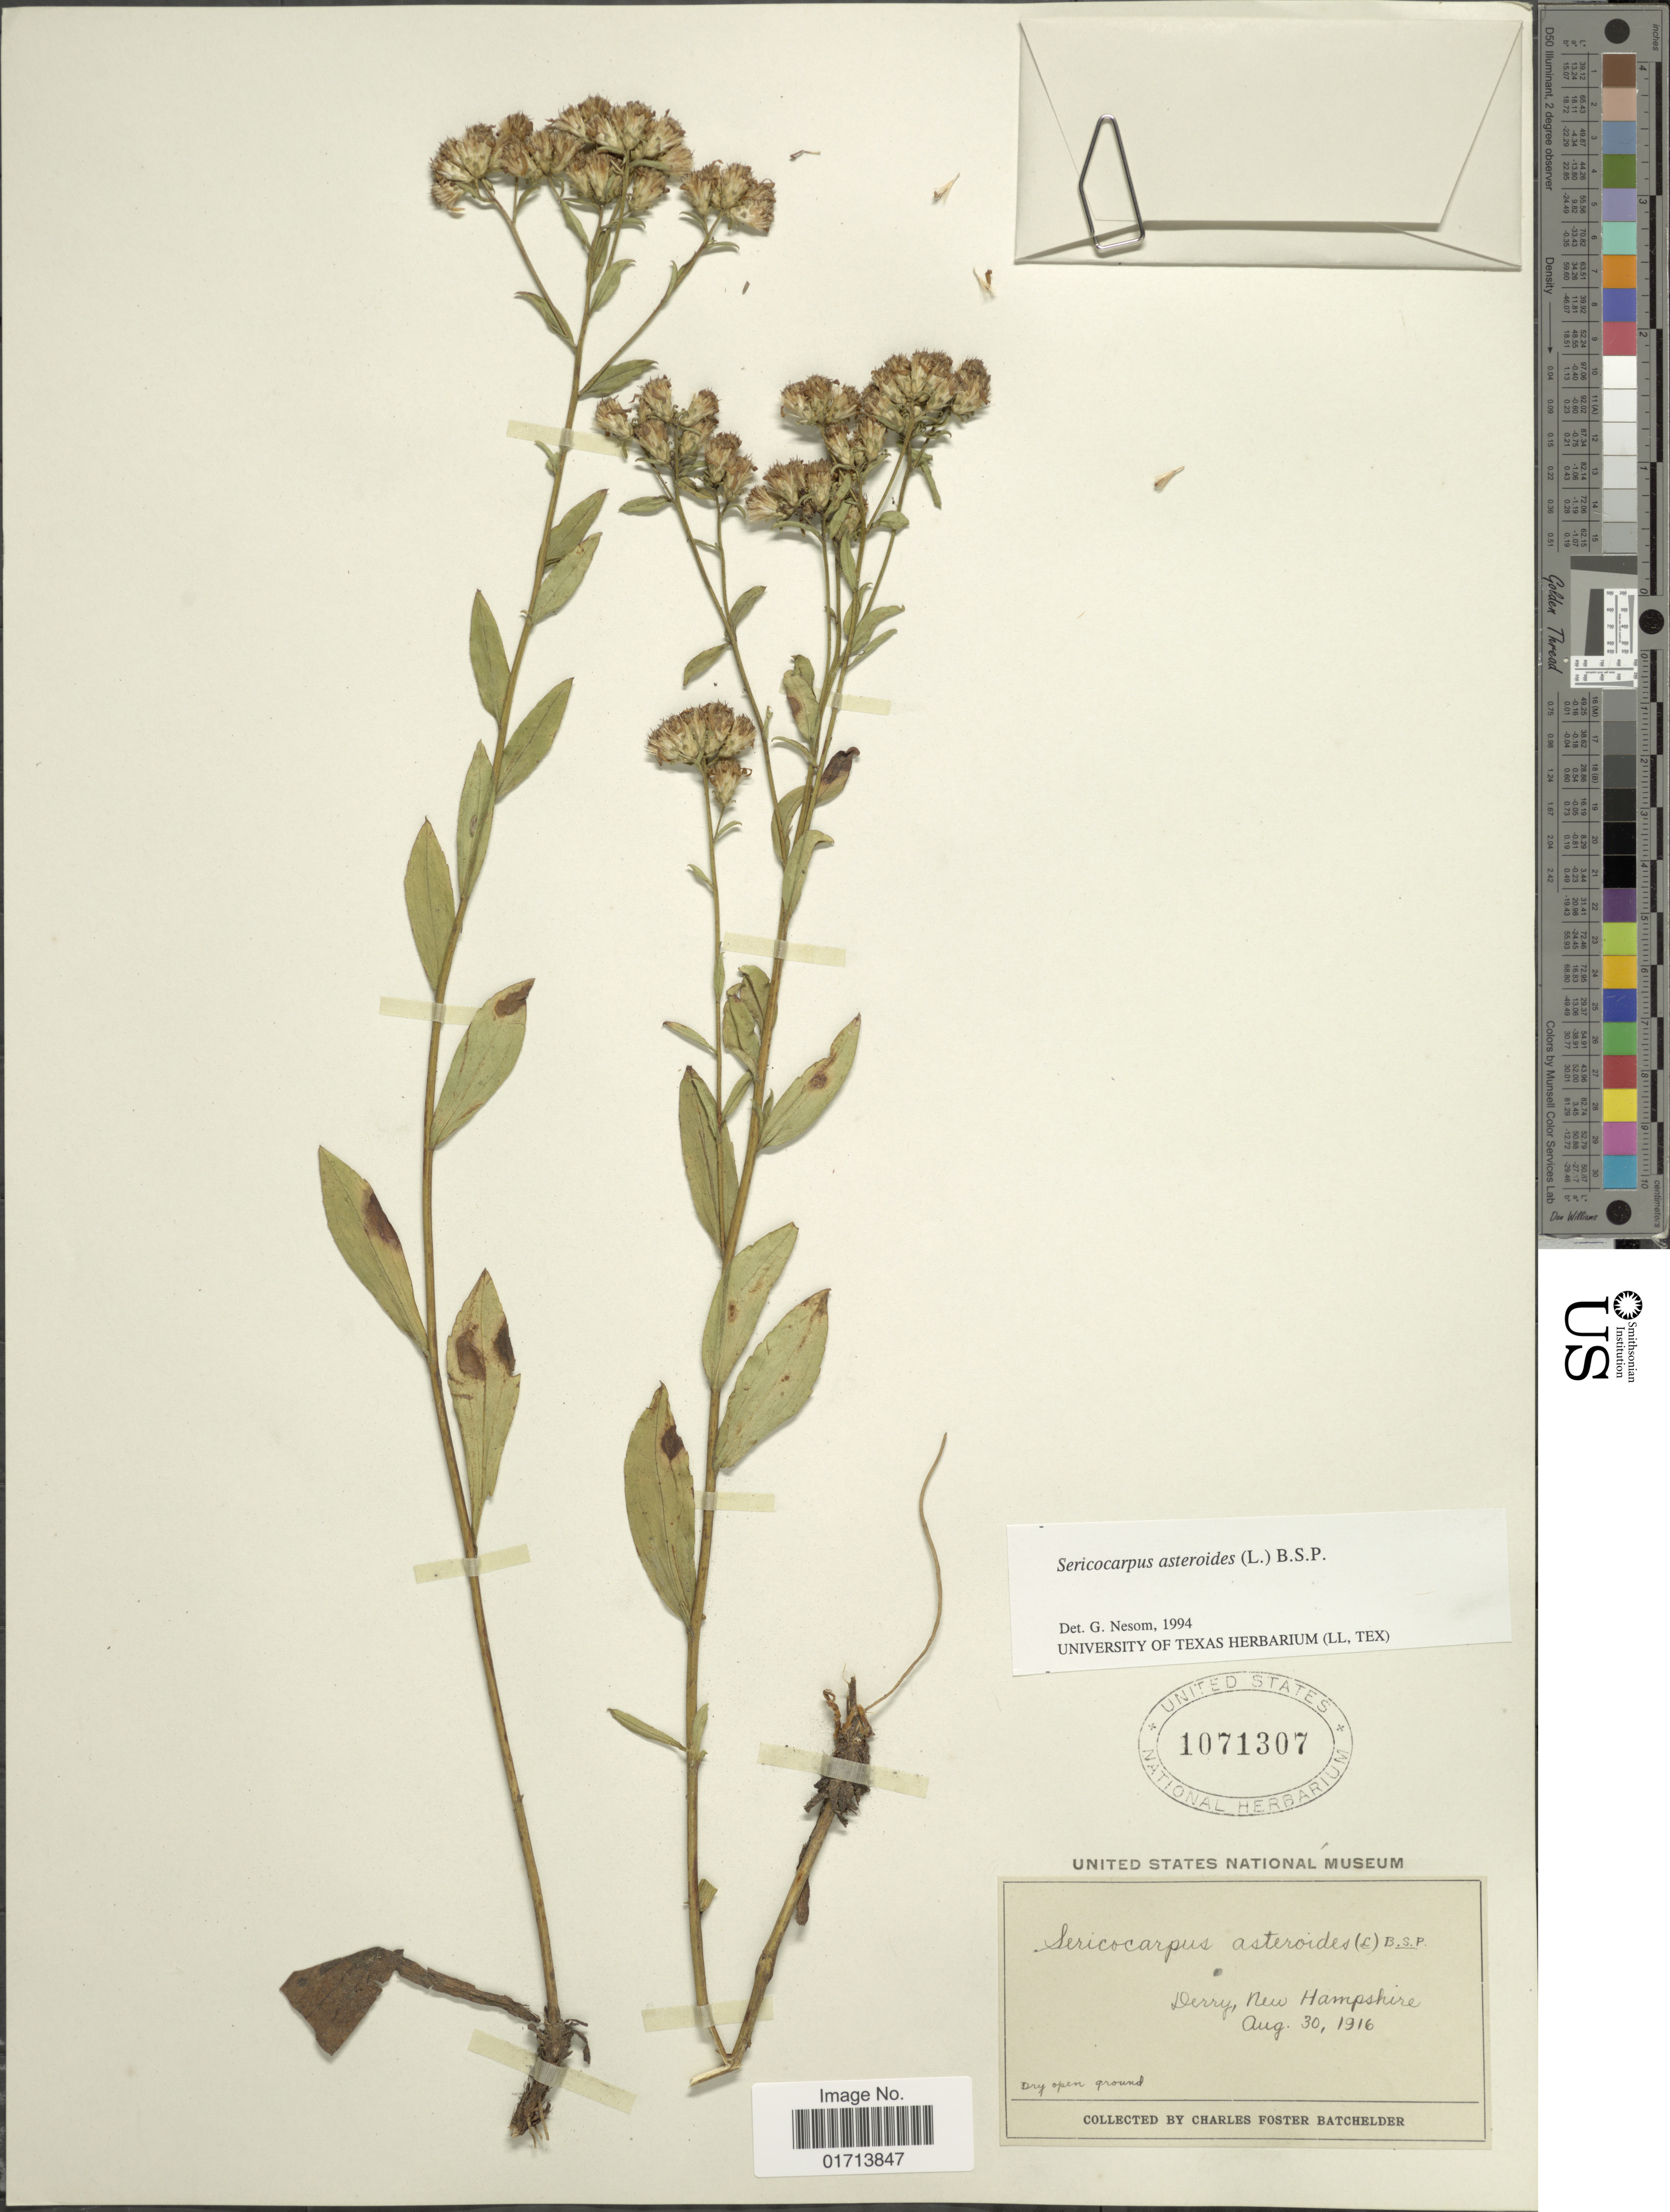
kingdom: Plantae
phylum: Tracheophyta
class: Magnoliopsida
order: Asterales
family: Asteraceae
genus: Sericocarpus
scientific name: Sericocarpus asteroides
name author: (L.) Britton, Stearns & Poggenb.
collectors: C. Batchelder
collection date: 1916-08-30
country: United States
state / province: New Hampshire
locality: Derry, New Hampshire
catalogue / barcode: US 1071307